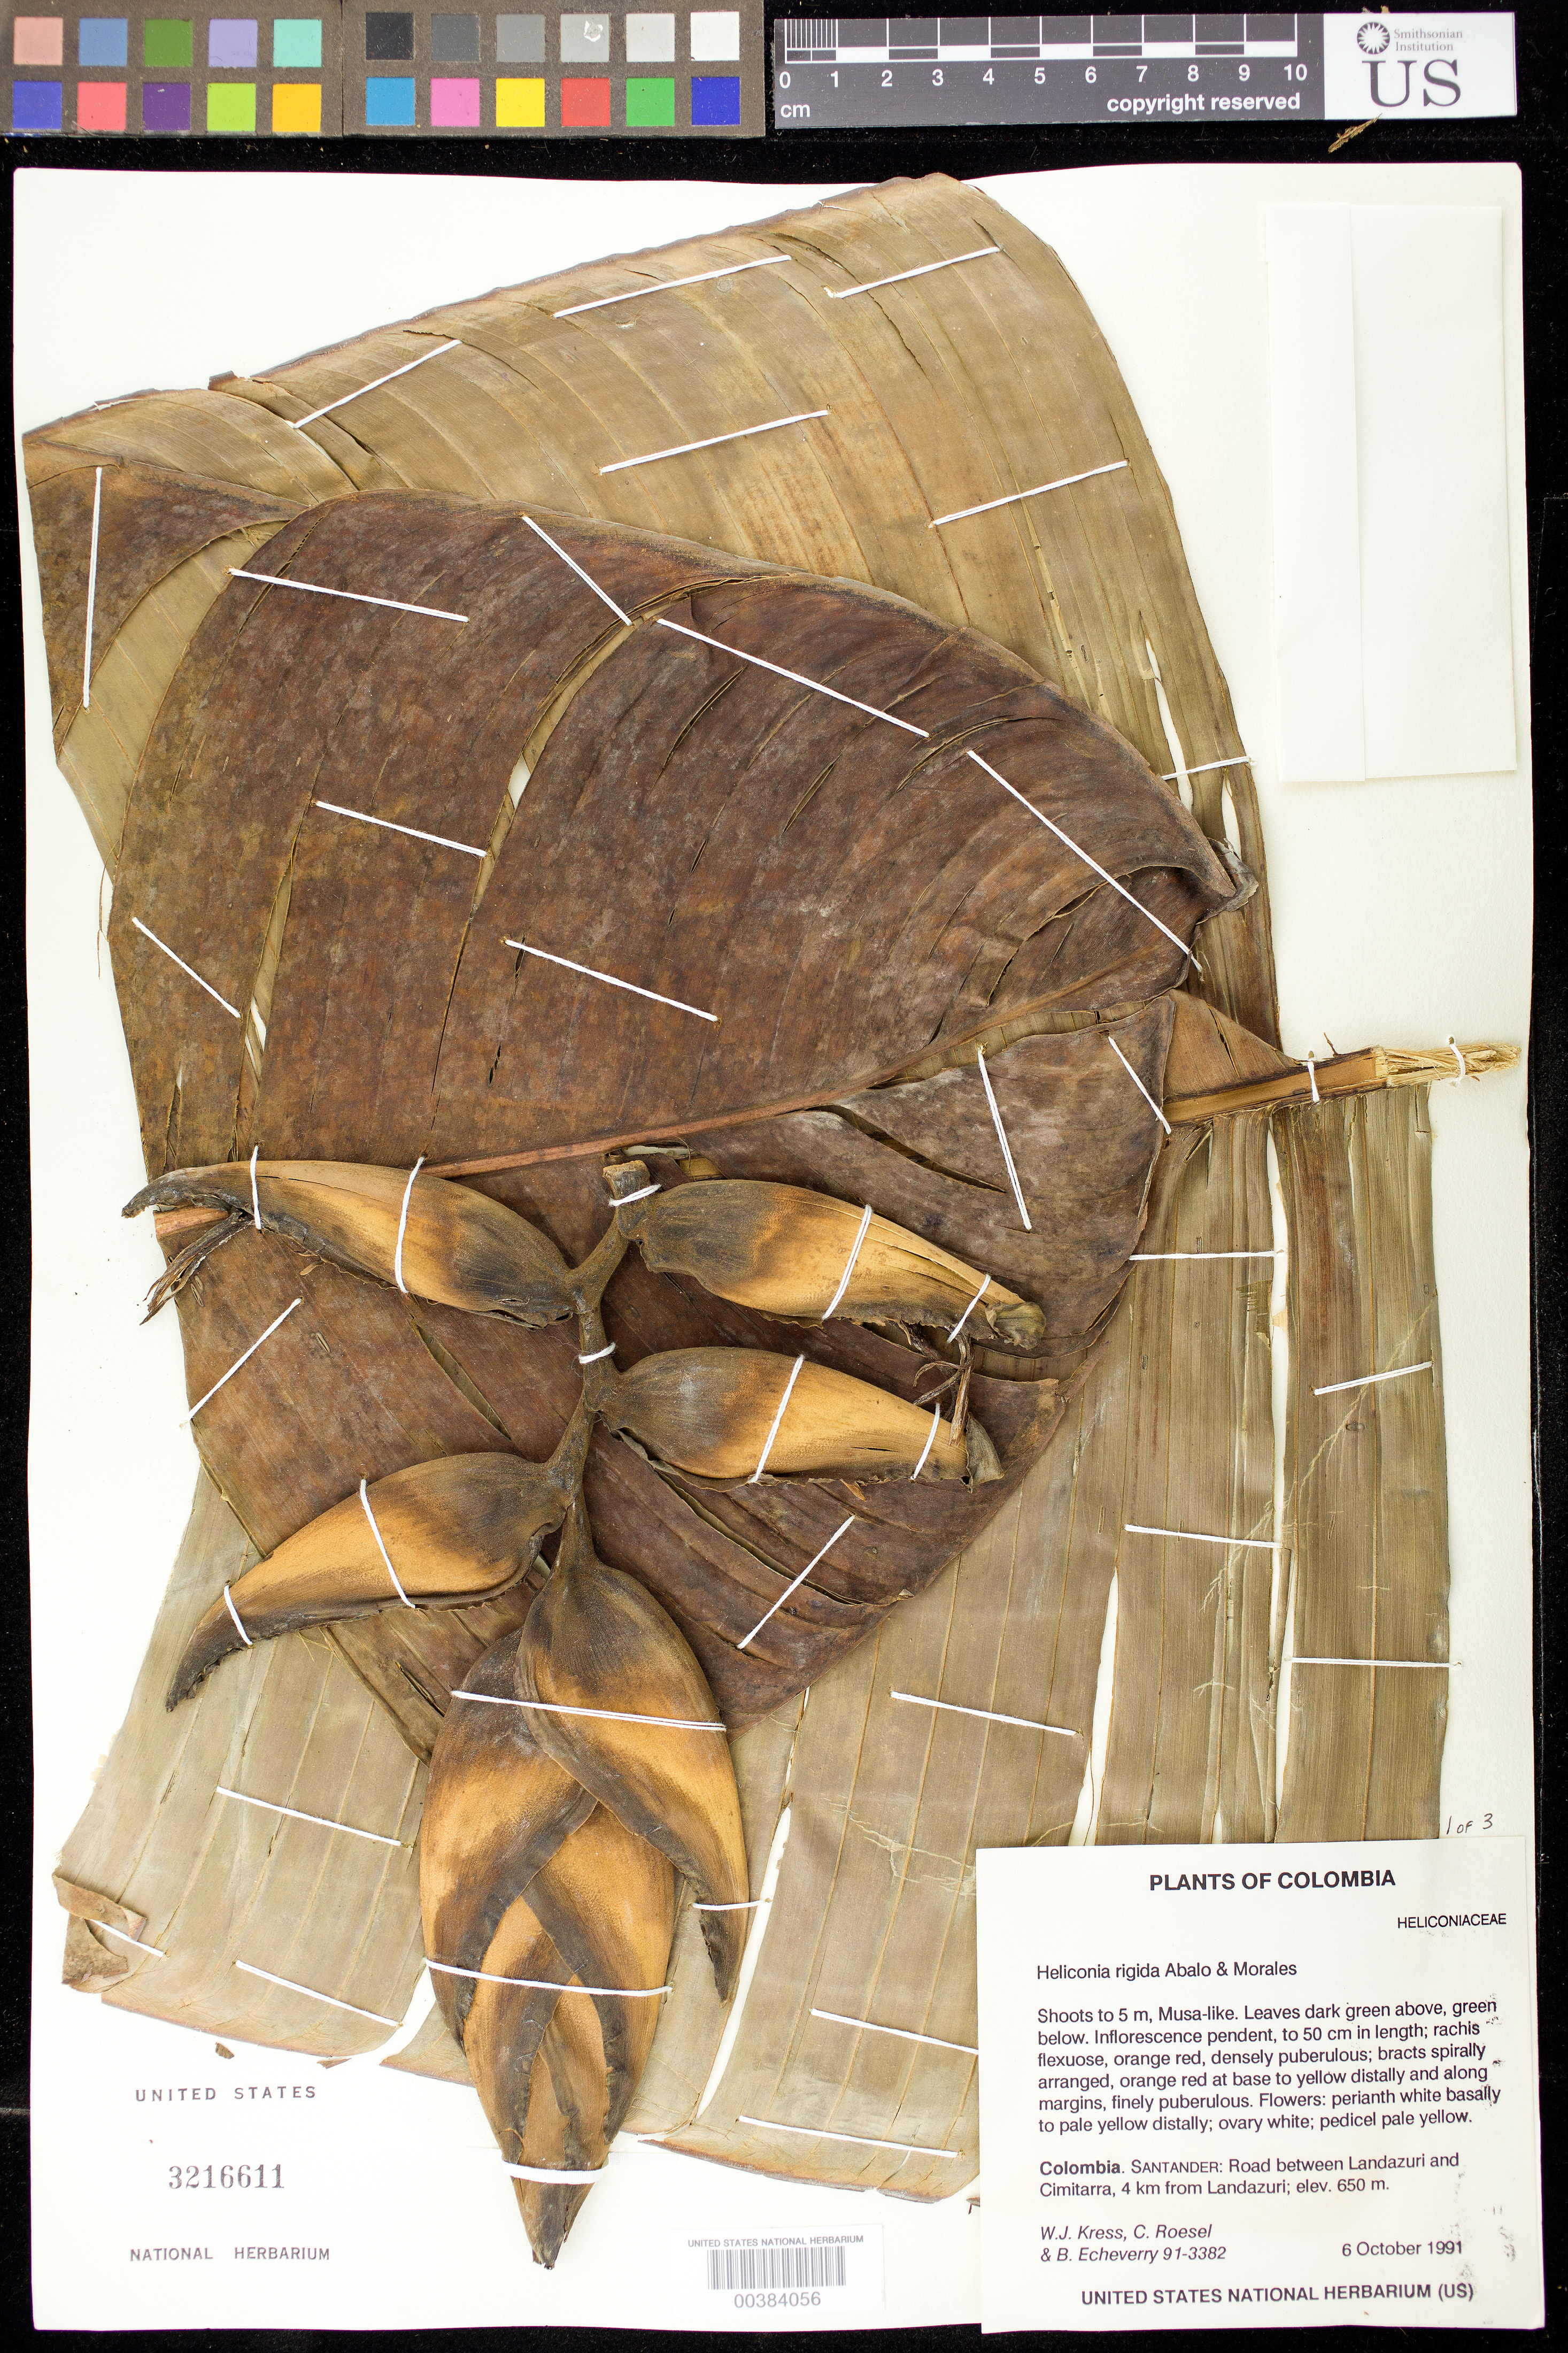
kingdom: Plantae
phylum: Tracheophyta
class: Liliopsida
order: Zingiberales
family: Heliconiaceae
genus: Heliconia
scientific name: Heliconia rigida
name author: Abalo & G. Morales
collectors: W. J. Kress, C. S. Roesel & B. Echeverry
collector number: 91-3382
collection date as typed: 06 Oct 1991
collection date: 1991-10-06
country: Colombia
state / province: Santander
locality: Between Landazuri and Cimitarra, 4 km from Landazuri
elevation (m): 650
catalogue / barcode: US 3216611